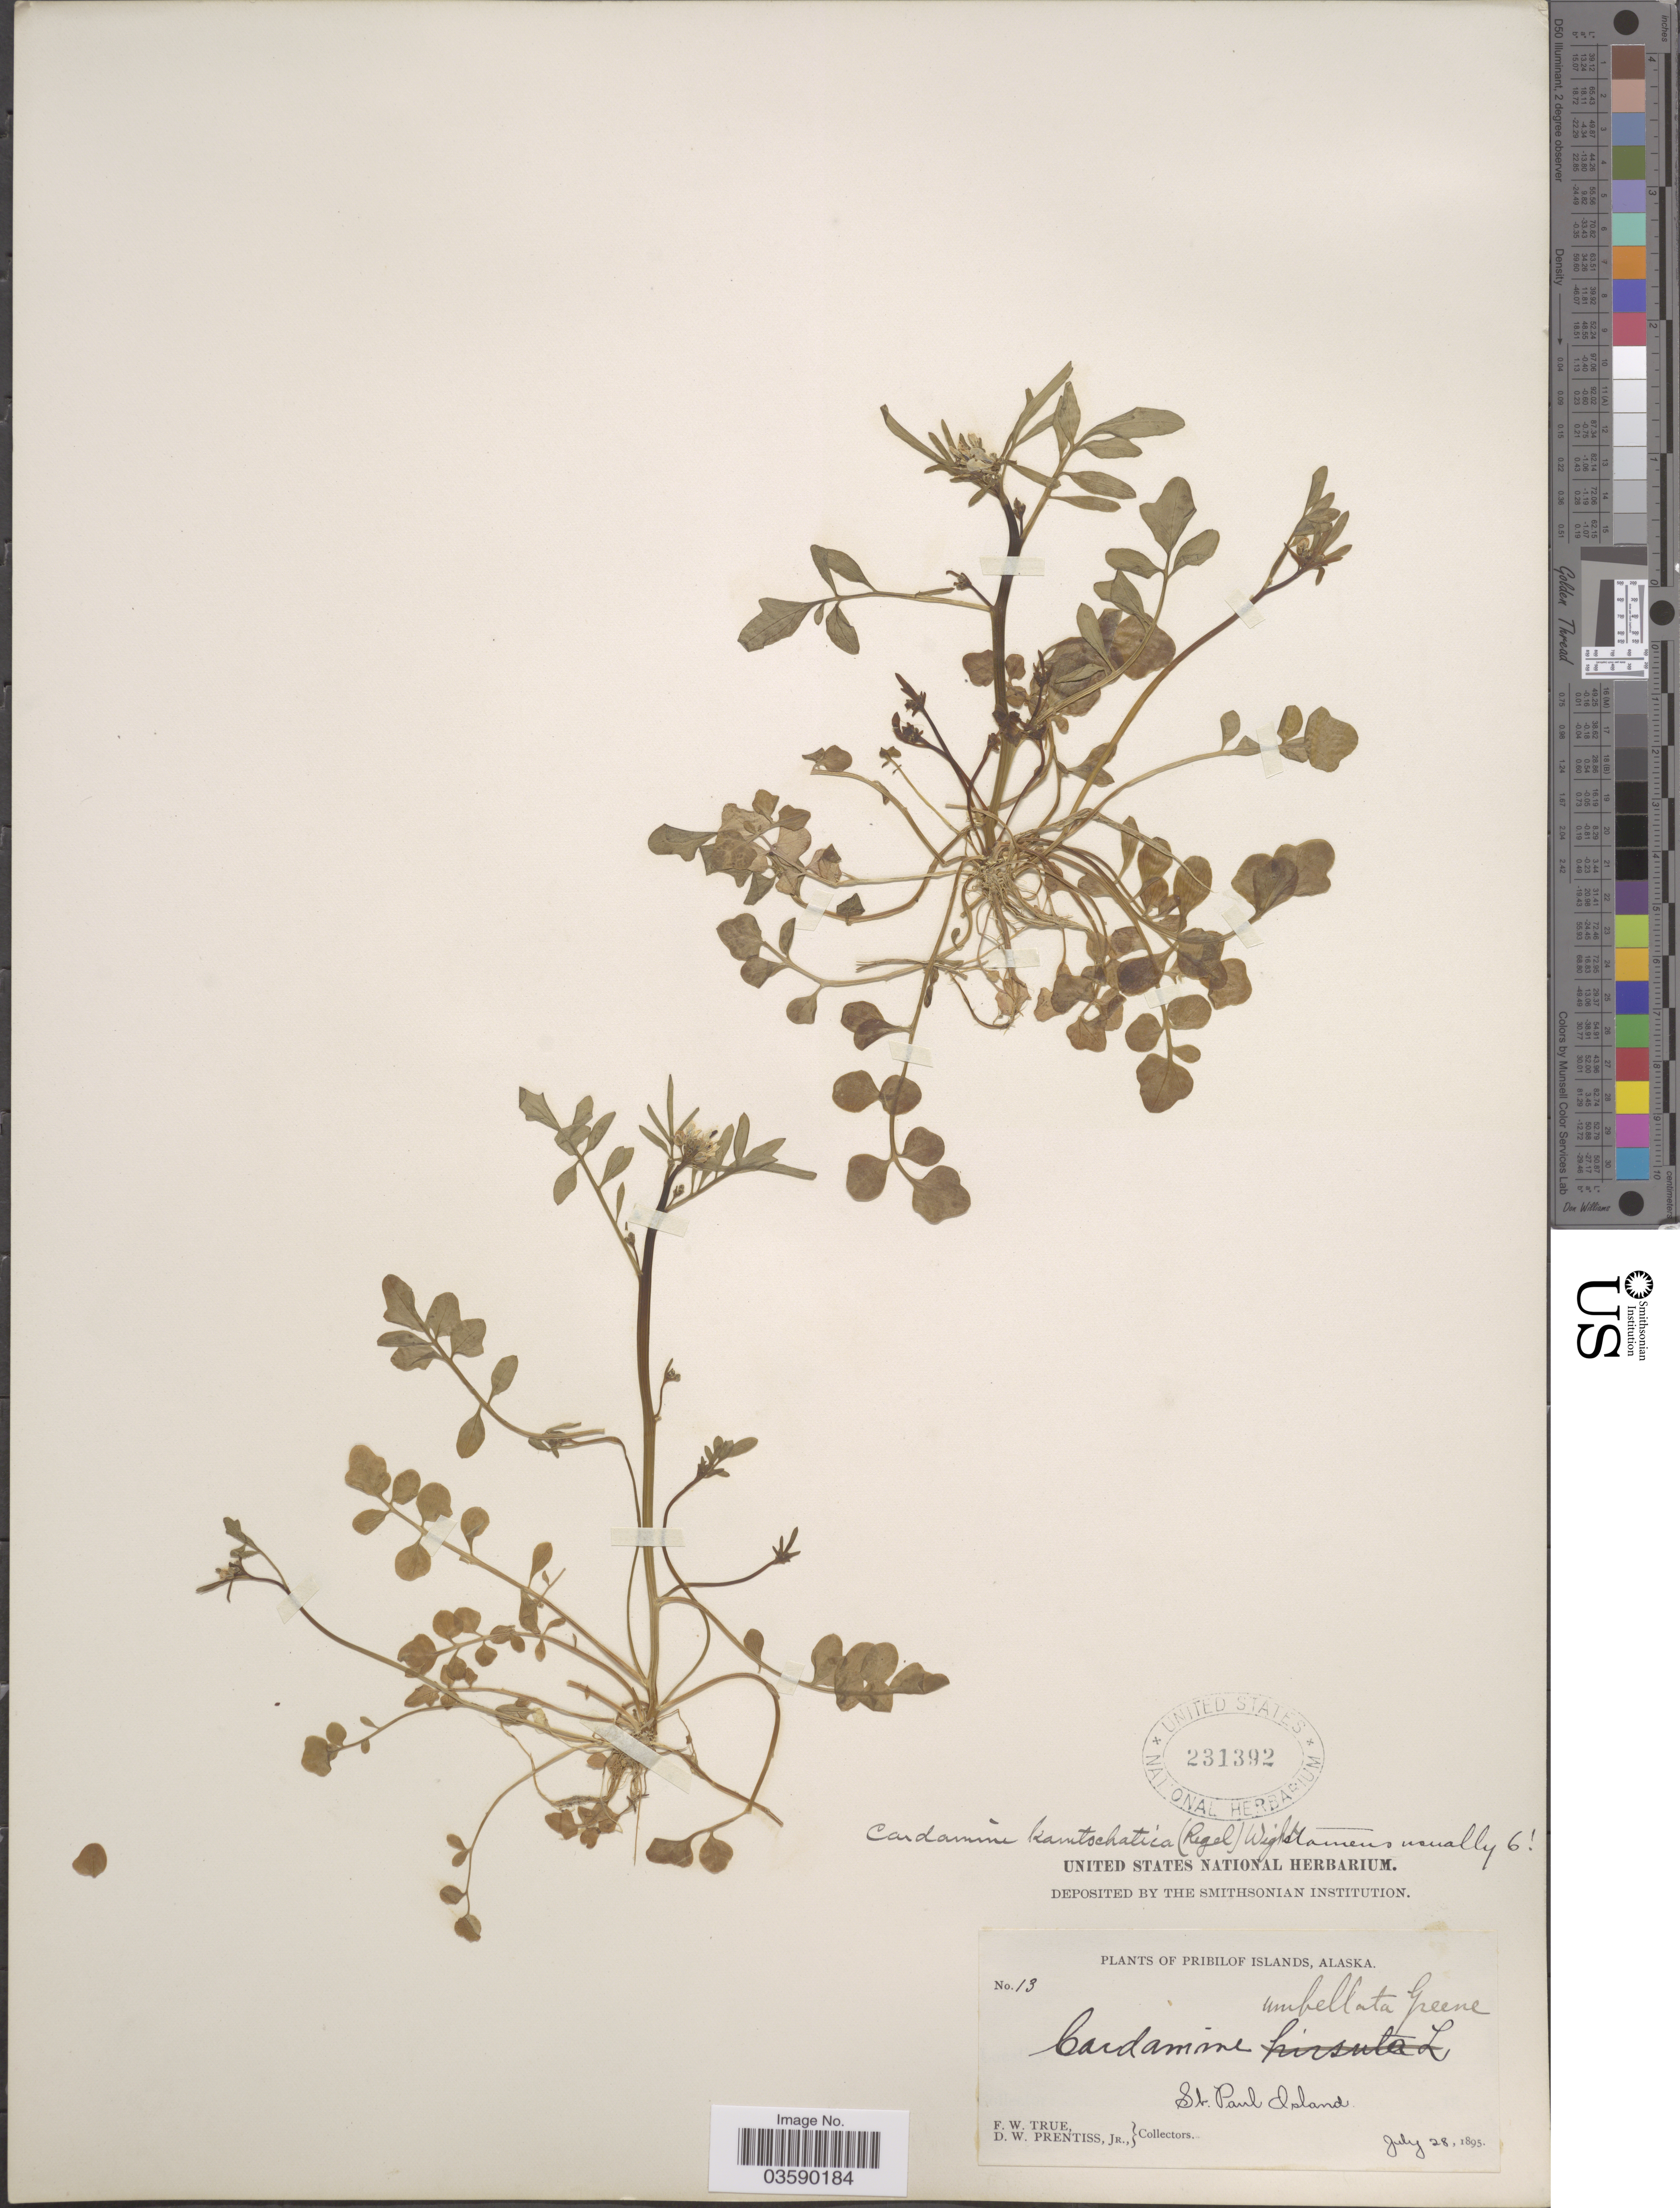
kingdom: Plantae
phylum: Tracheophyta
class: Magnoliopsida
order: Brassicales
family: Brassicaceae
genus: Cardamine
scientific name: Cardamine umbellata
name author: Greene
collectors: F. True & D. Prentiss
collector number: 13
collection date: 1895-07-28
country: United States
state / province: Alaska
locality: Pribilof Islands. St Paus Island.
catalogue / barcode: US 231392